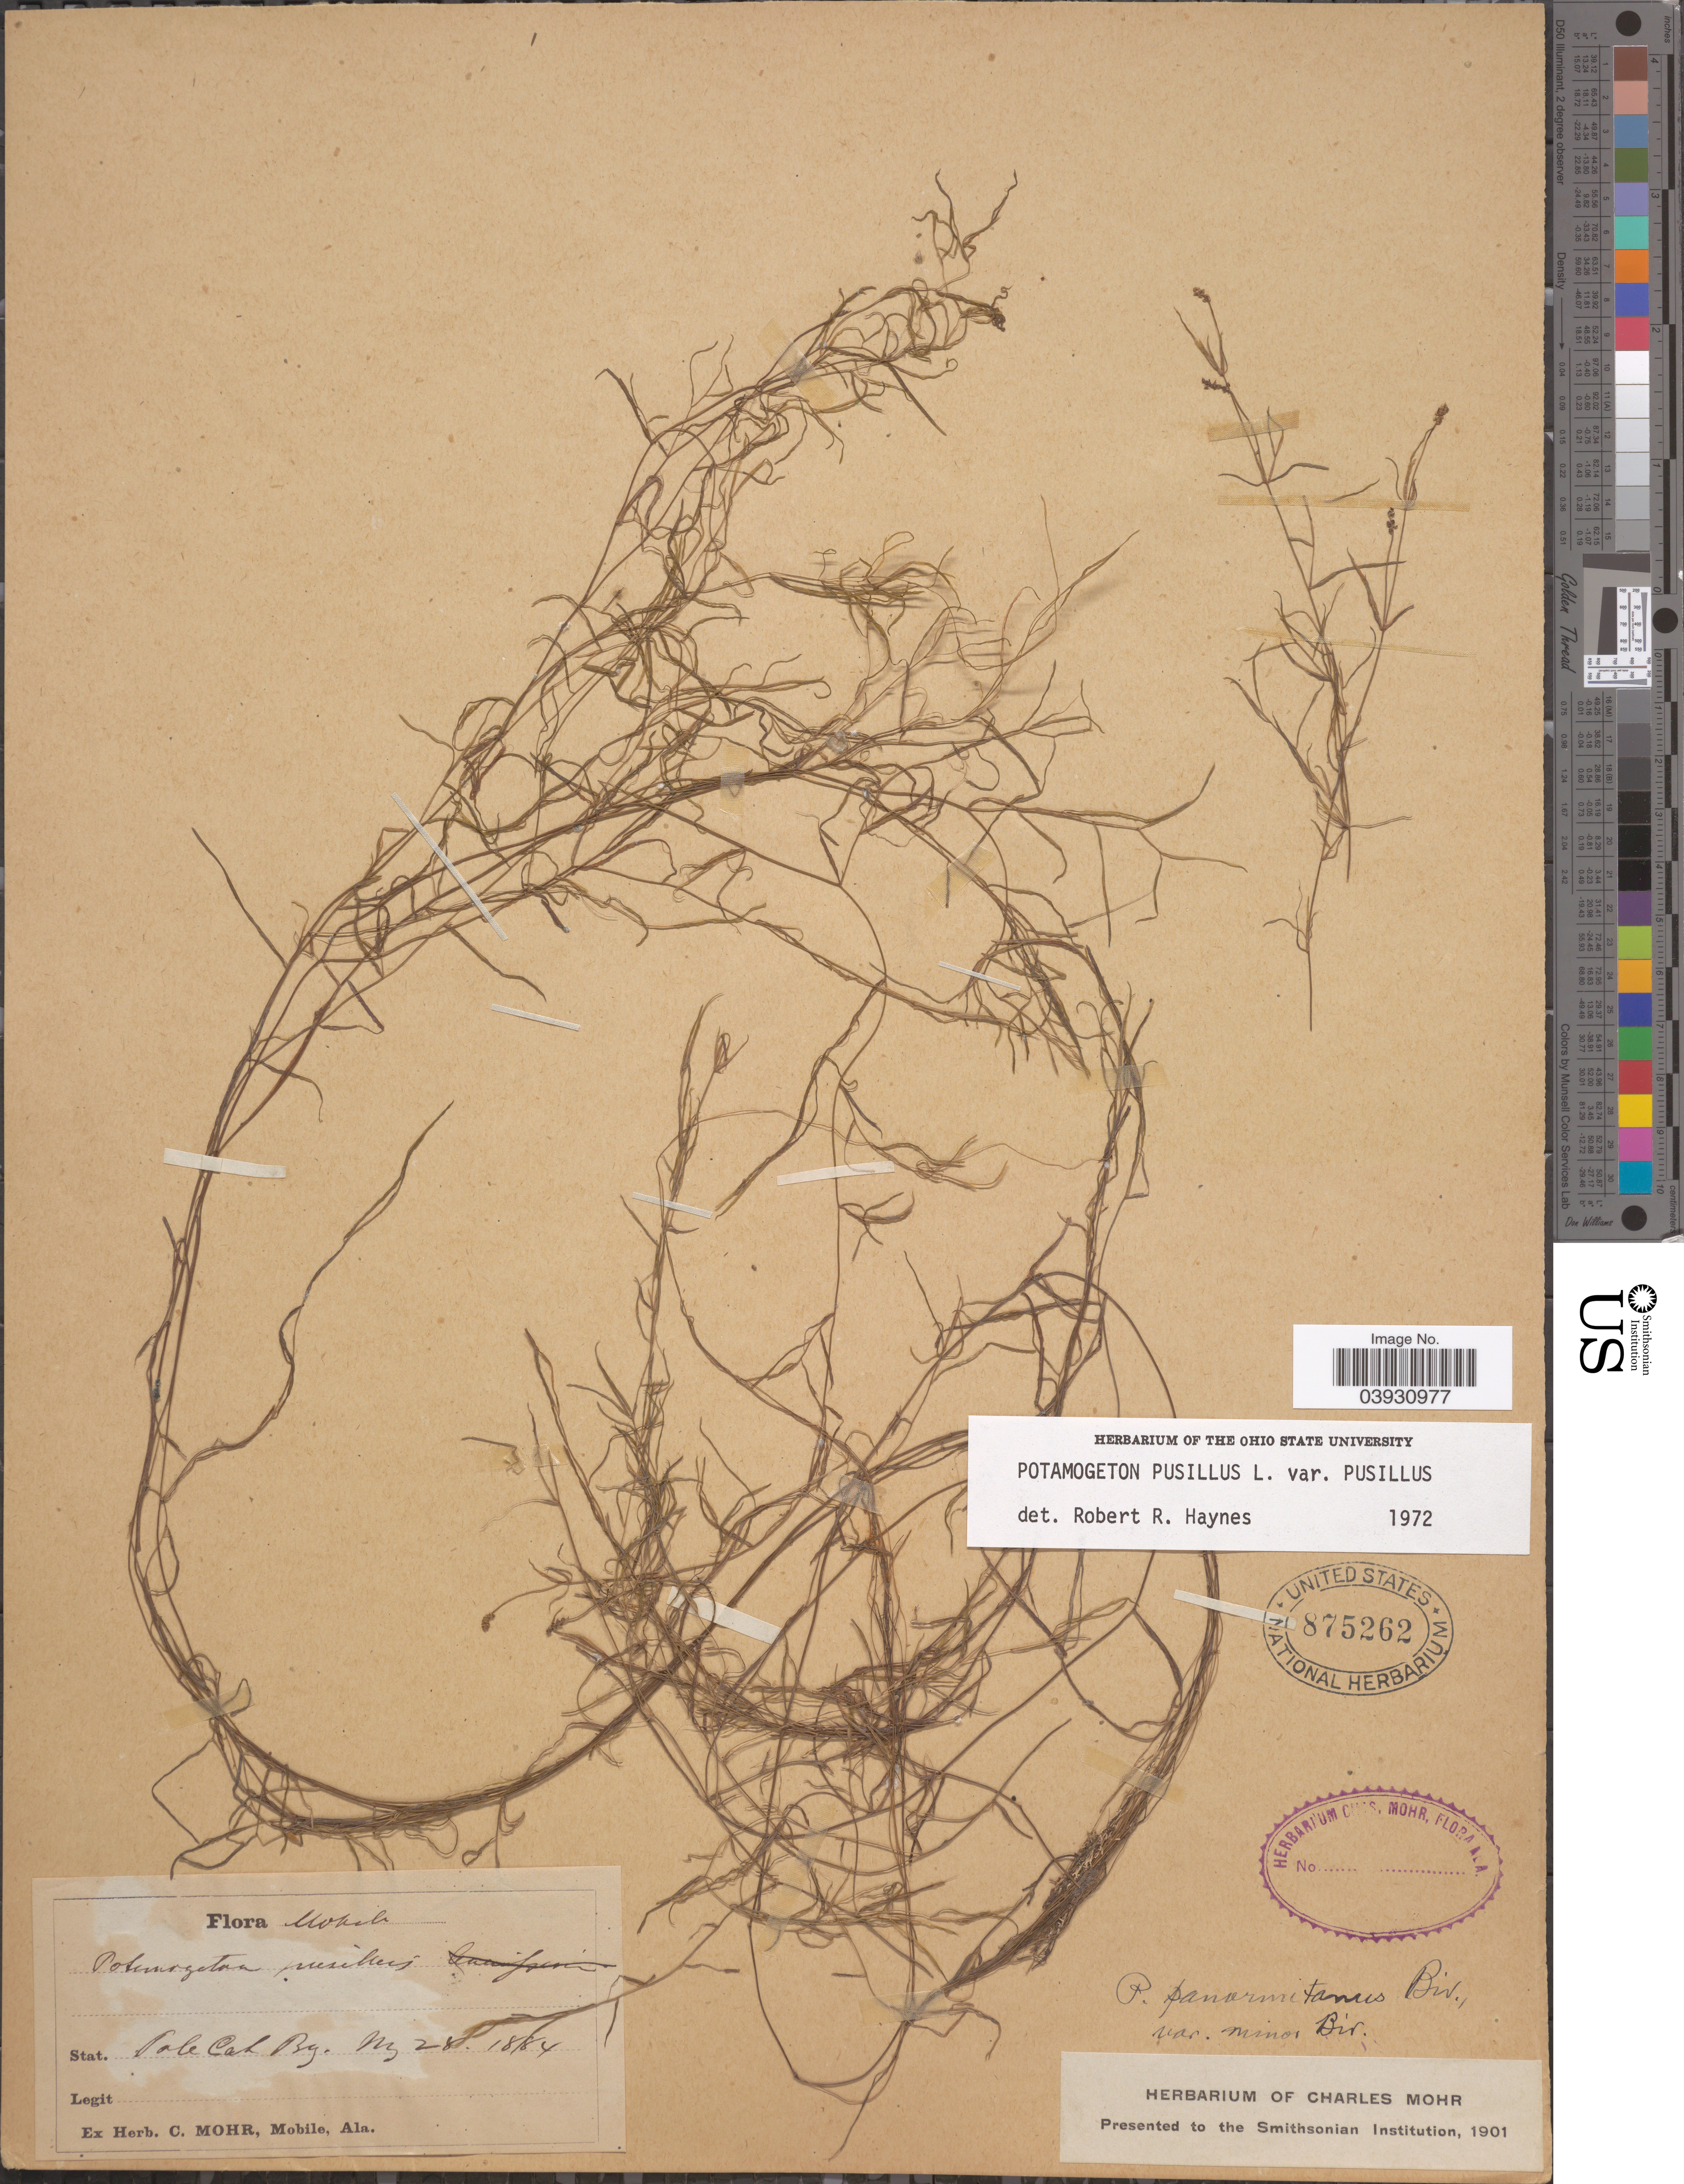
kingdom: Plantae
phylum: Tracheophyta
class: Liliopsida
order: Alismatales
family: Potamogetonaceae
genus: Potamogeton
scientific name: Potamogeton pusillus var. pusillus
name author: L.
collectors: Mohr, C. T. (herbarium)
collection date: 1884-05-28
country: United States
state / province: Alabama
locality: Pole Cat Bay.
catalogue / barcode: US 875262